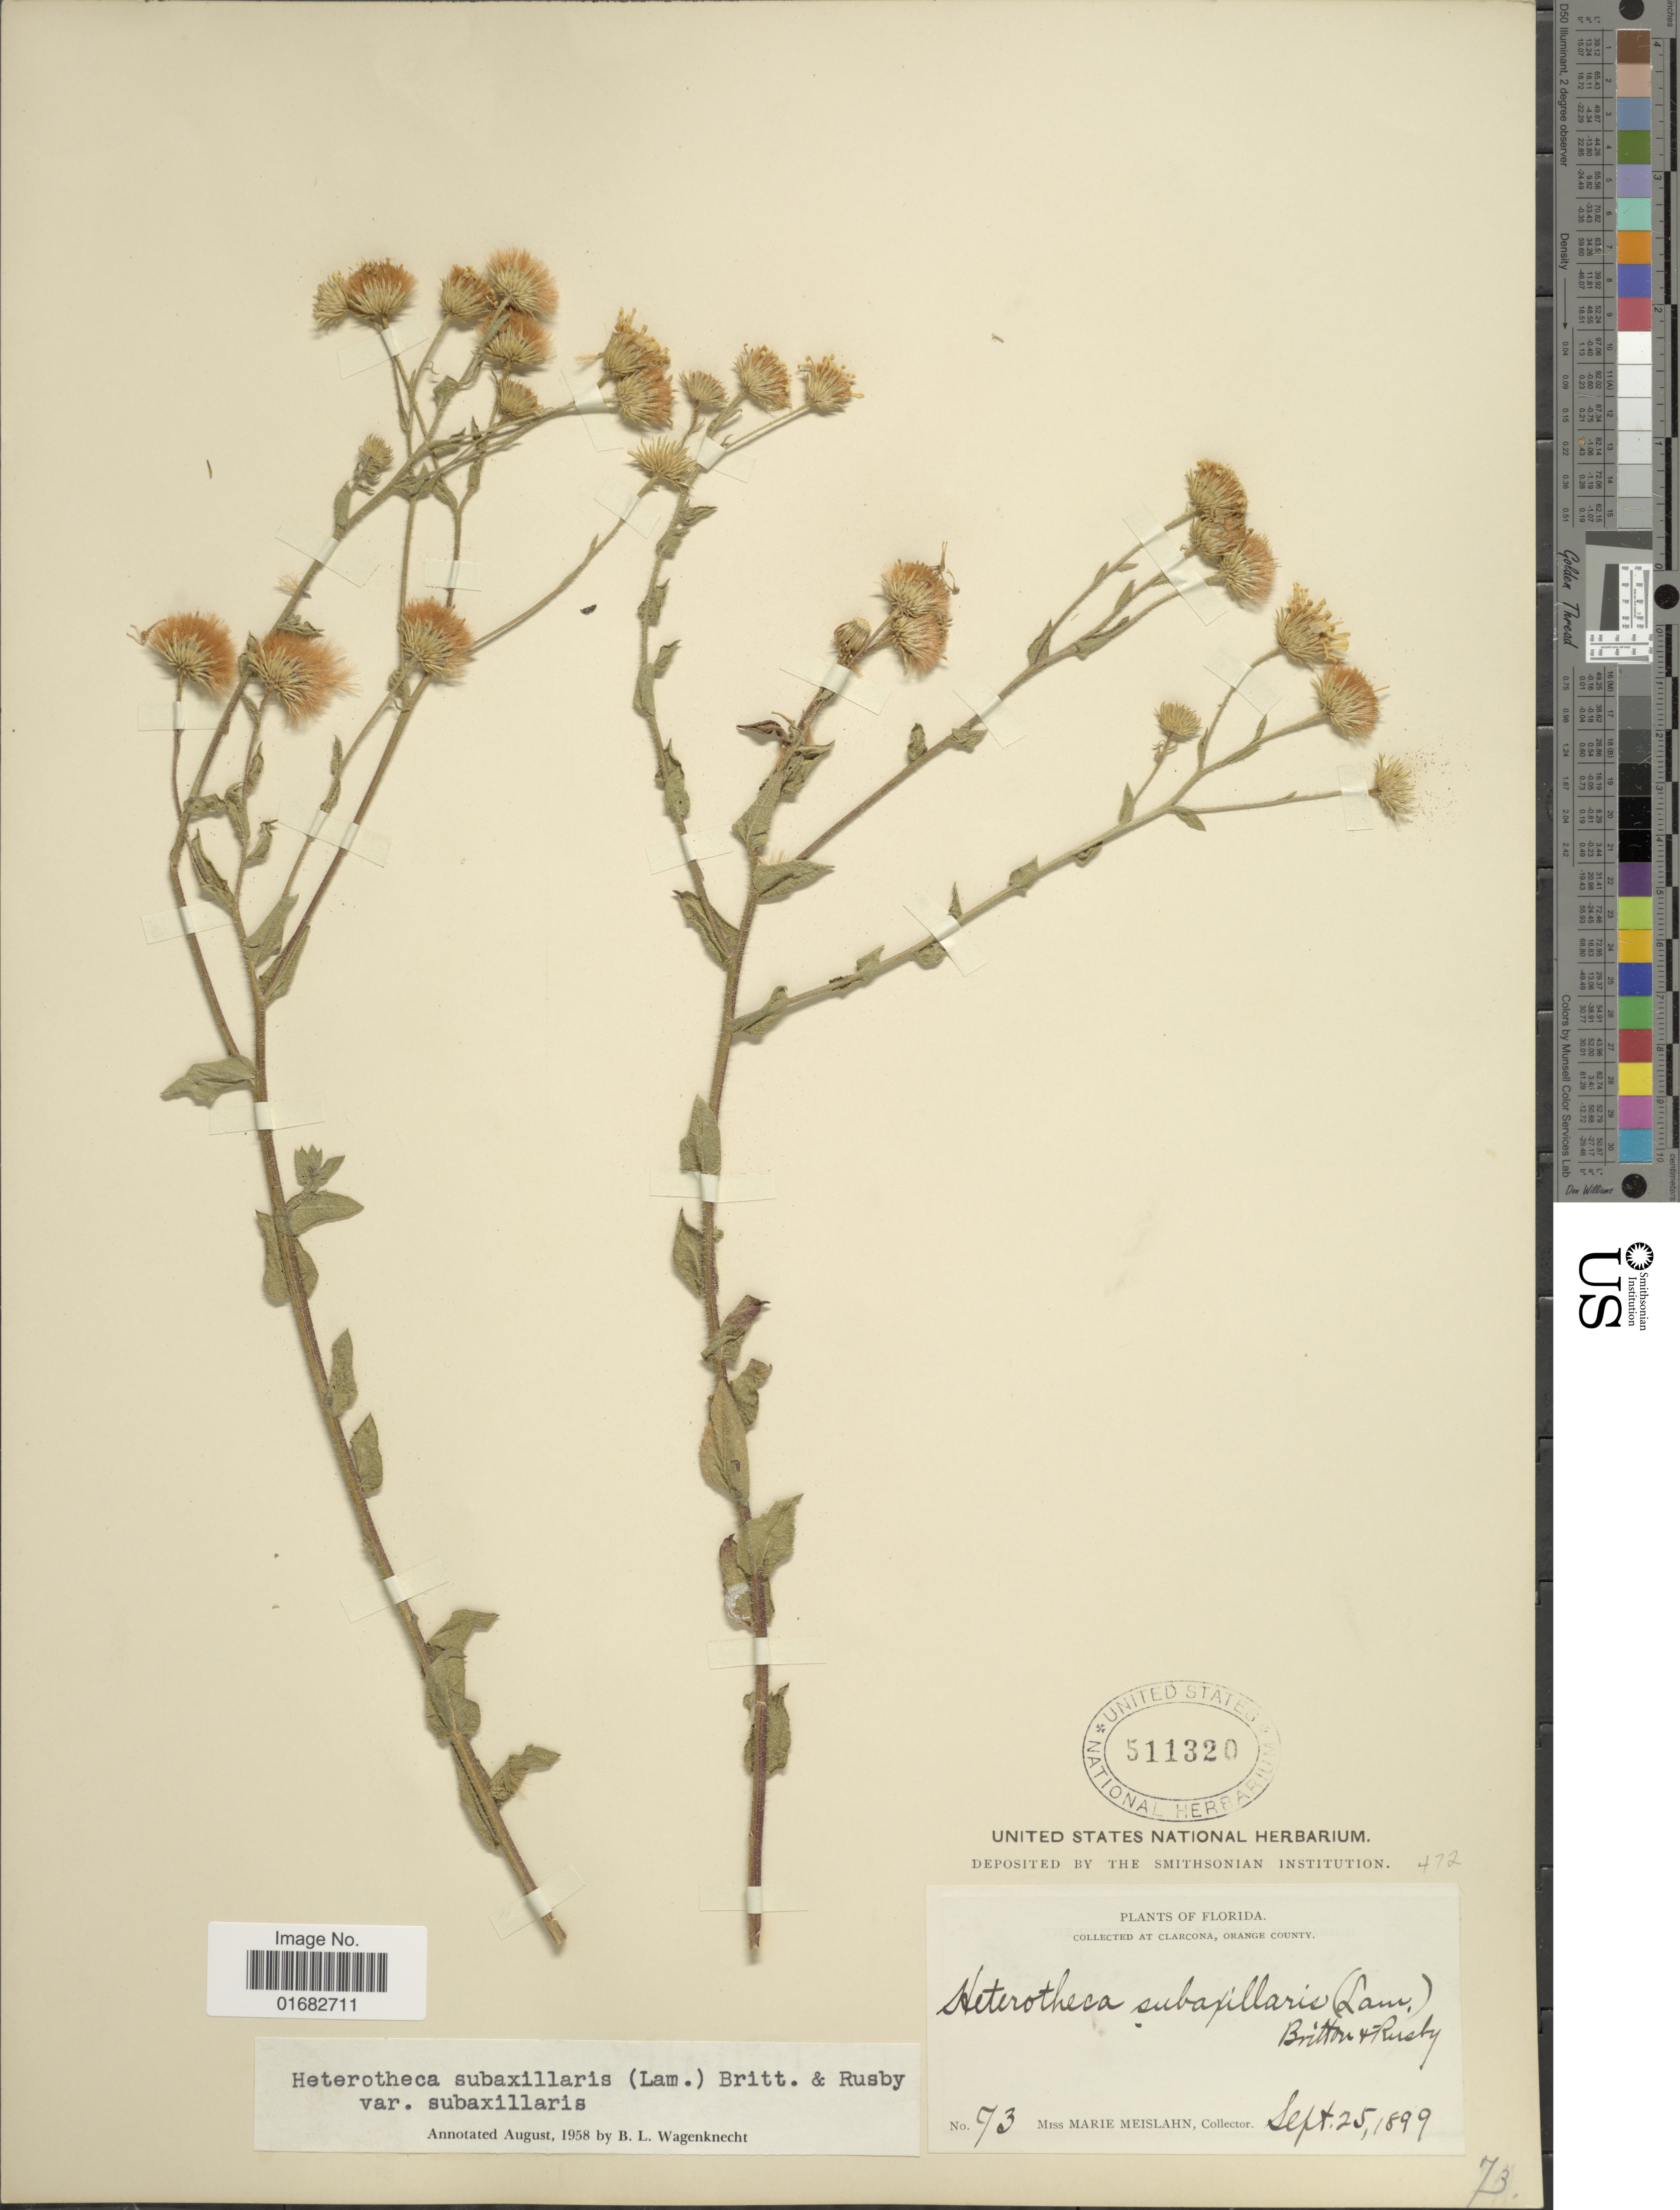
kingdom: Plantae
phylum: Tracheophyta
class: Magnoliopsida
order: Asterales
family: Asteraceae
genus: Heterotheca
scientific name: Heterotheca subaxillaris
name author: (Lam.) Britton & Rusby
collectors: M. Meislahn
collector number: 73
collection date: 1899-09-25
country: United States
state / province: Florida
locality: Clarcona, Orange County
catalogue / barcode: US 511320